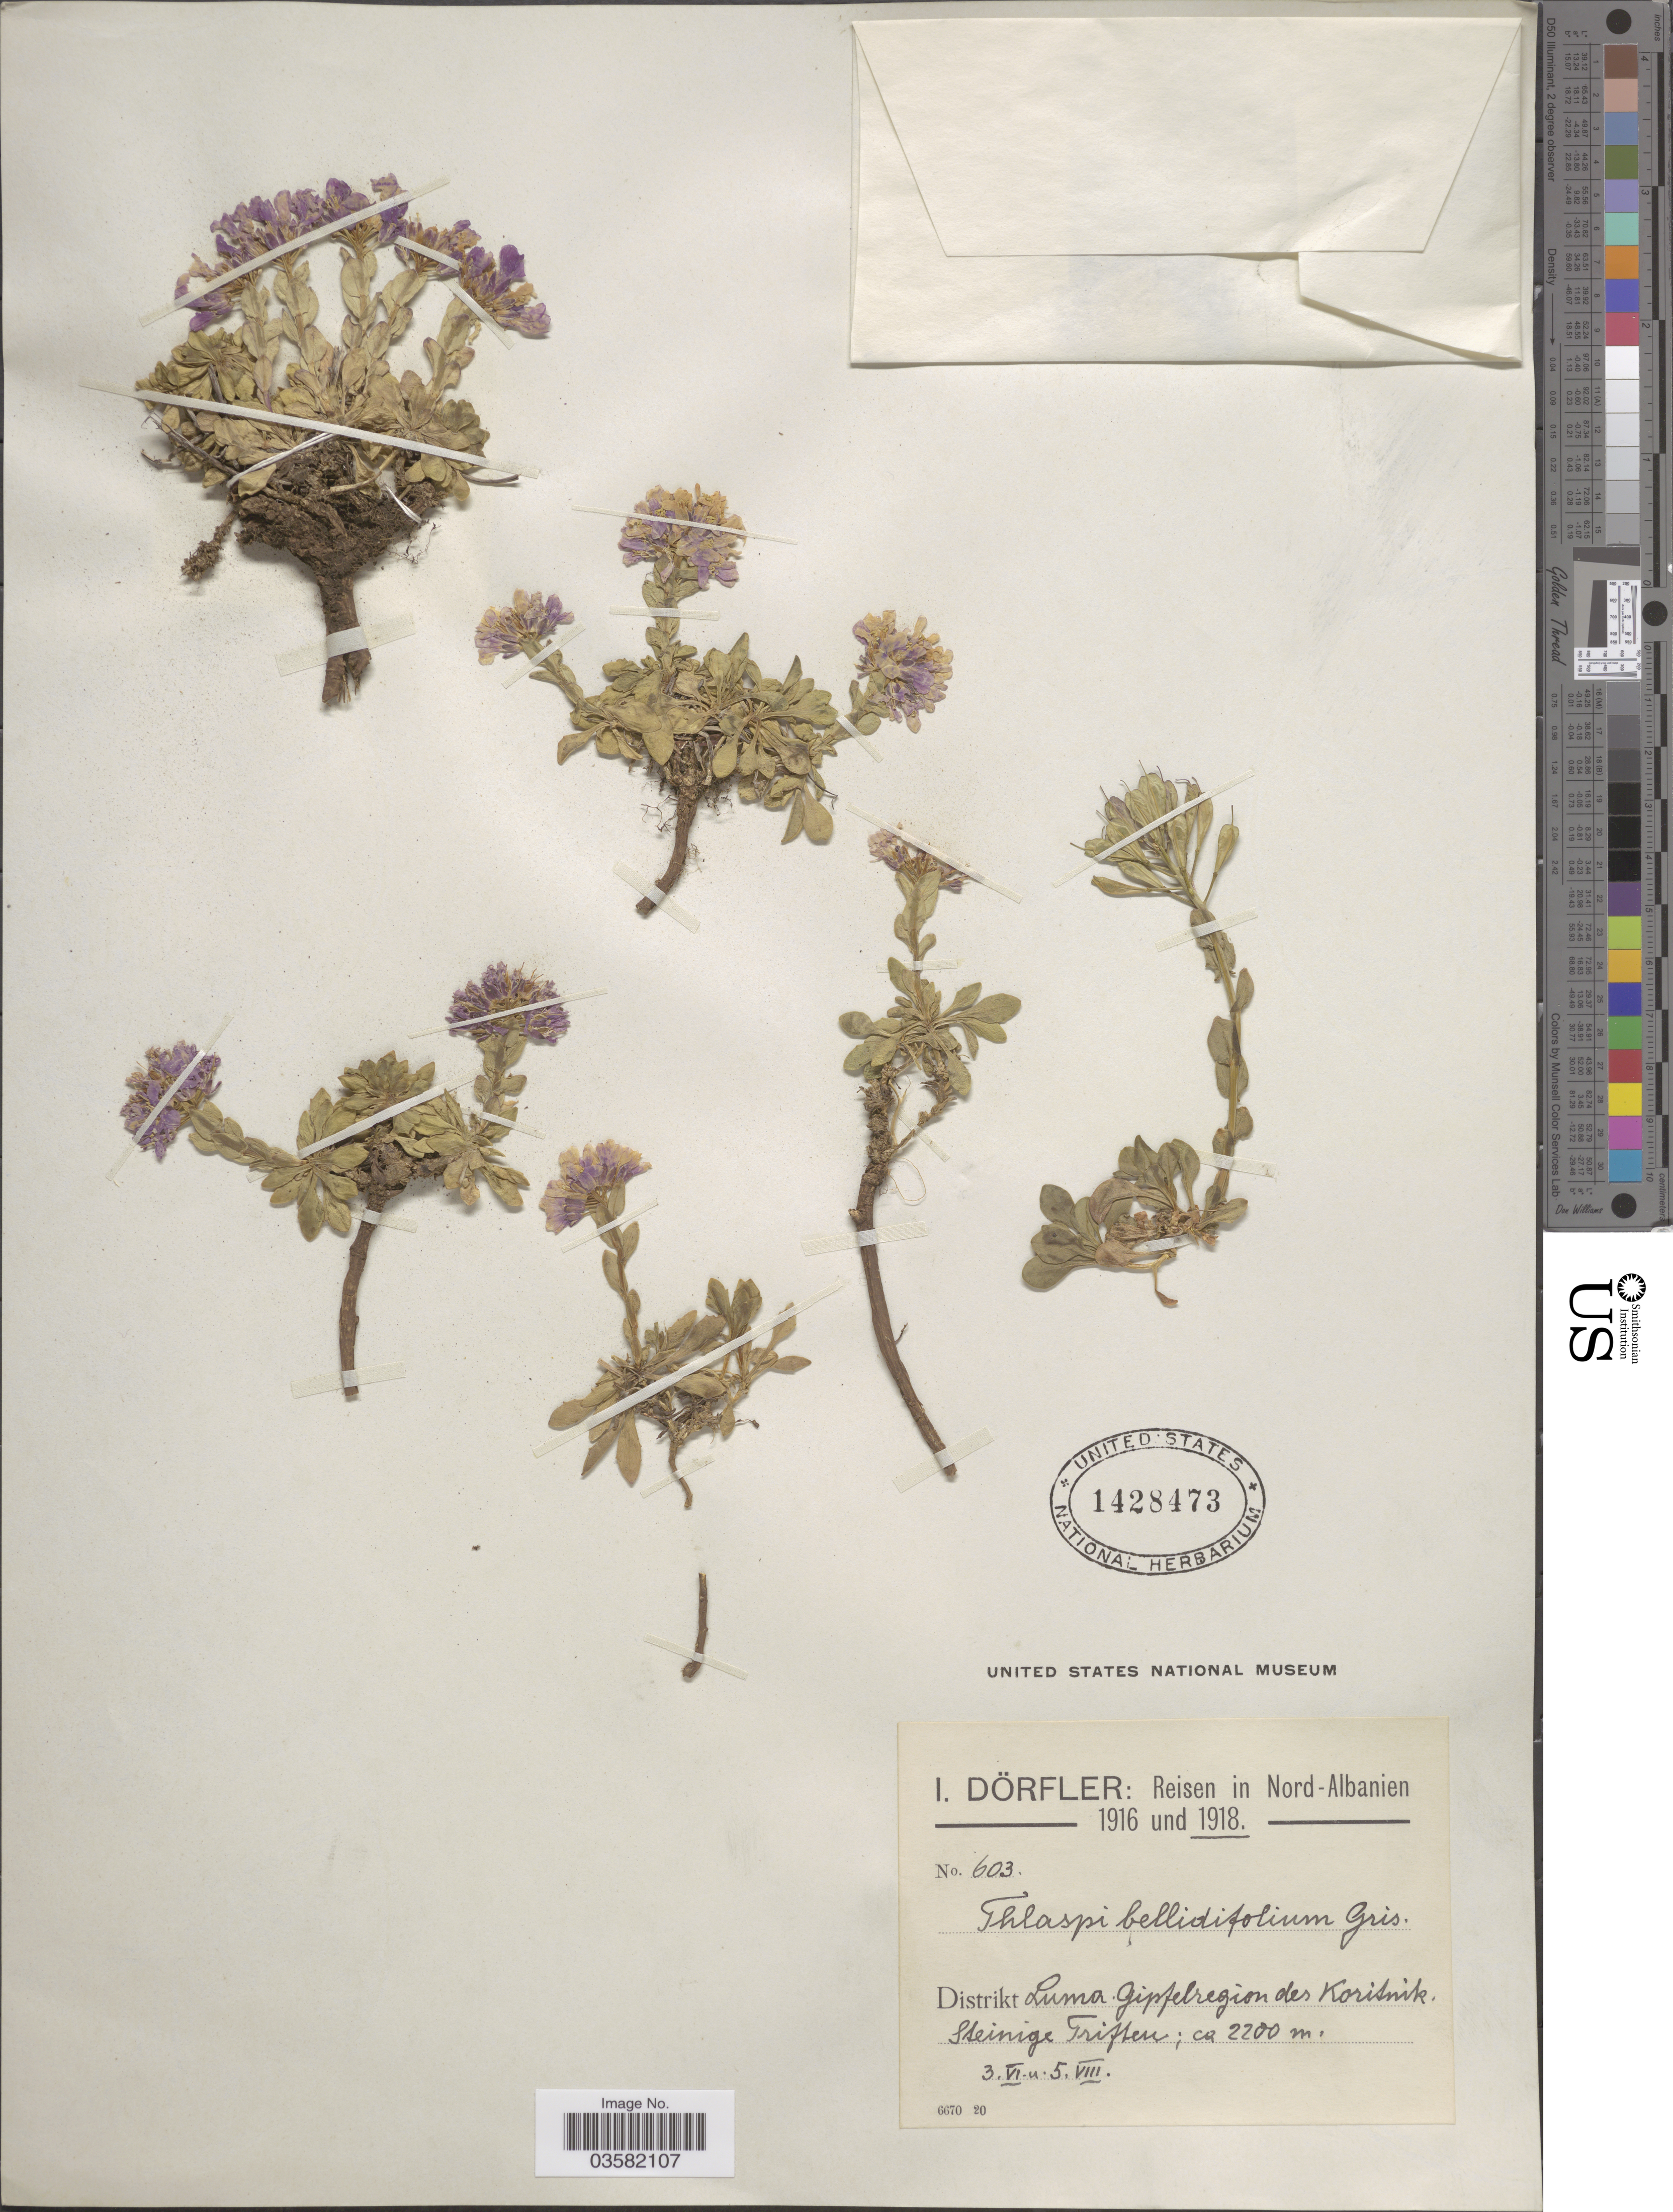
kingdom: Plantae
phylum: Tracheophyta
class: Magnoliopsida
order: Brassicales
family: Brassicaceae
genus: Thlaspi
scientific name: Thlaspi bellidifolium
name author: Griseb.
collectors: I. Dörfler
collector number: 603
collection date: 1918-06-03/1918-08-05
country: Albania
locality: Nord-Albanien. Distrikt Luma. Gipfelregion des Korisnik [interpreted].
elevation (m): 2200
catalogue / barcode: US 1428473